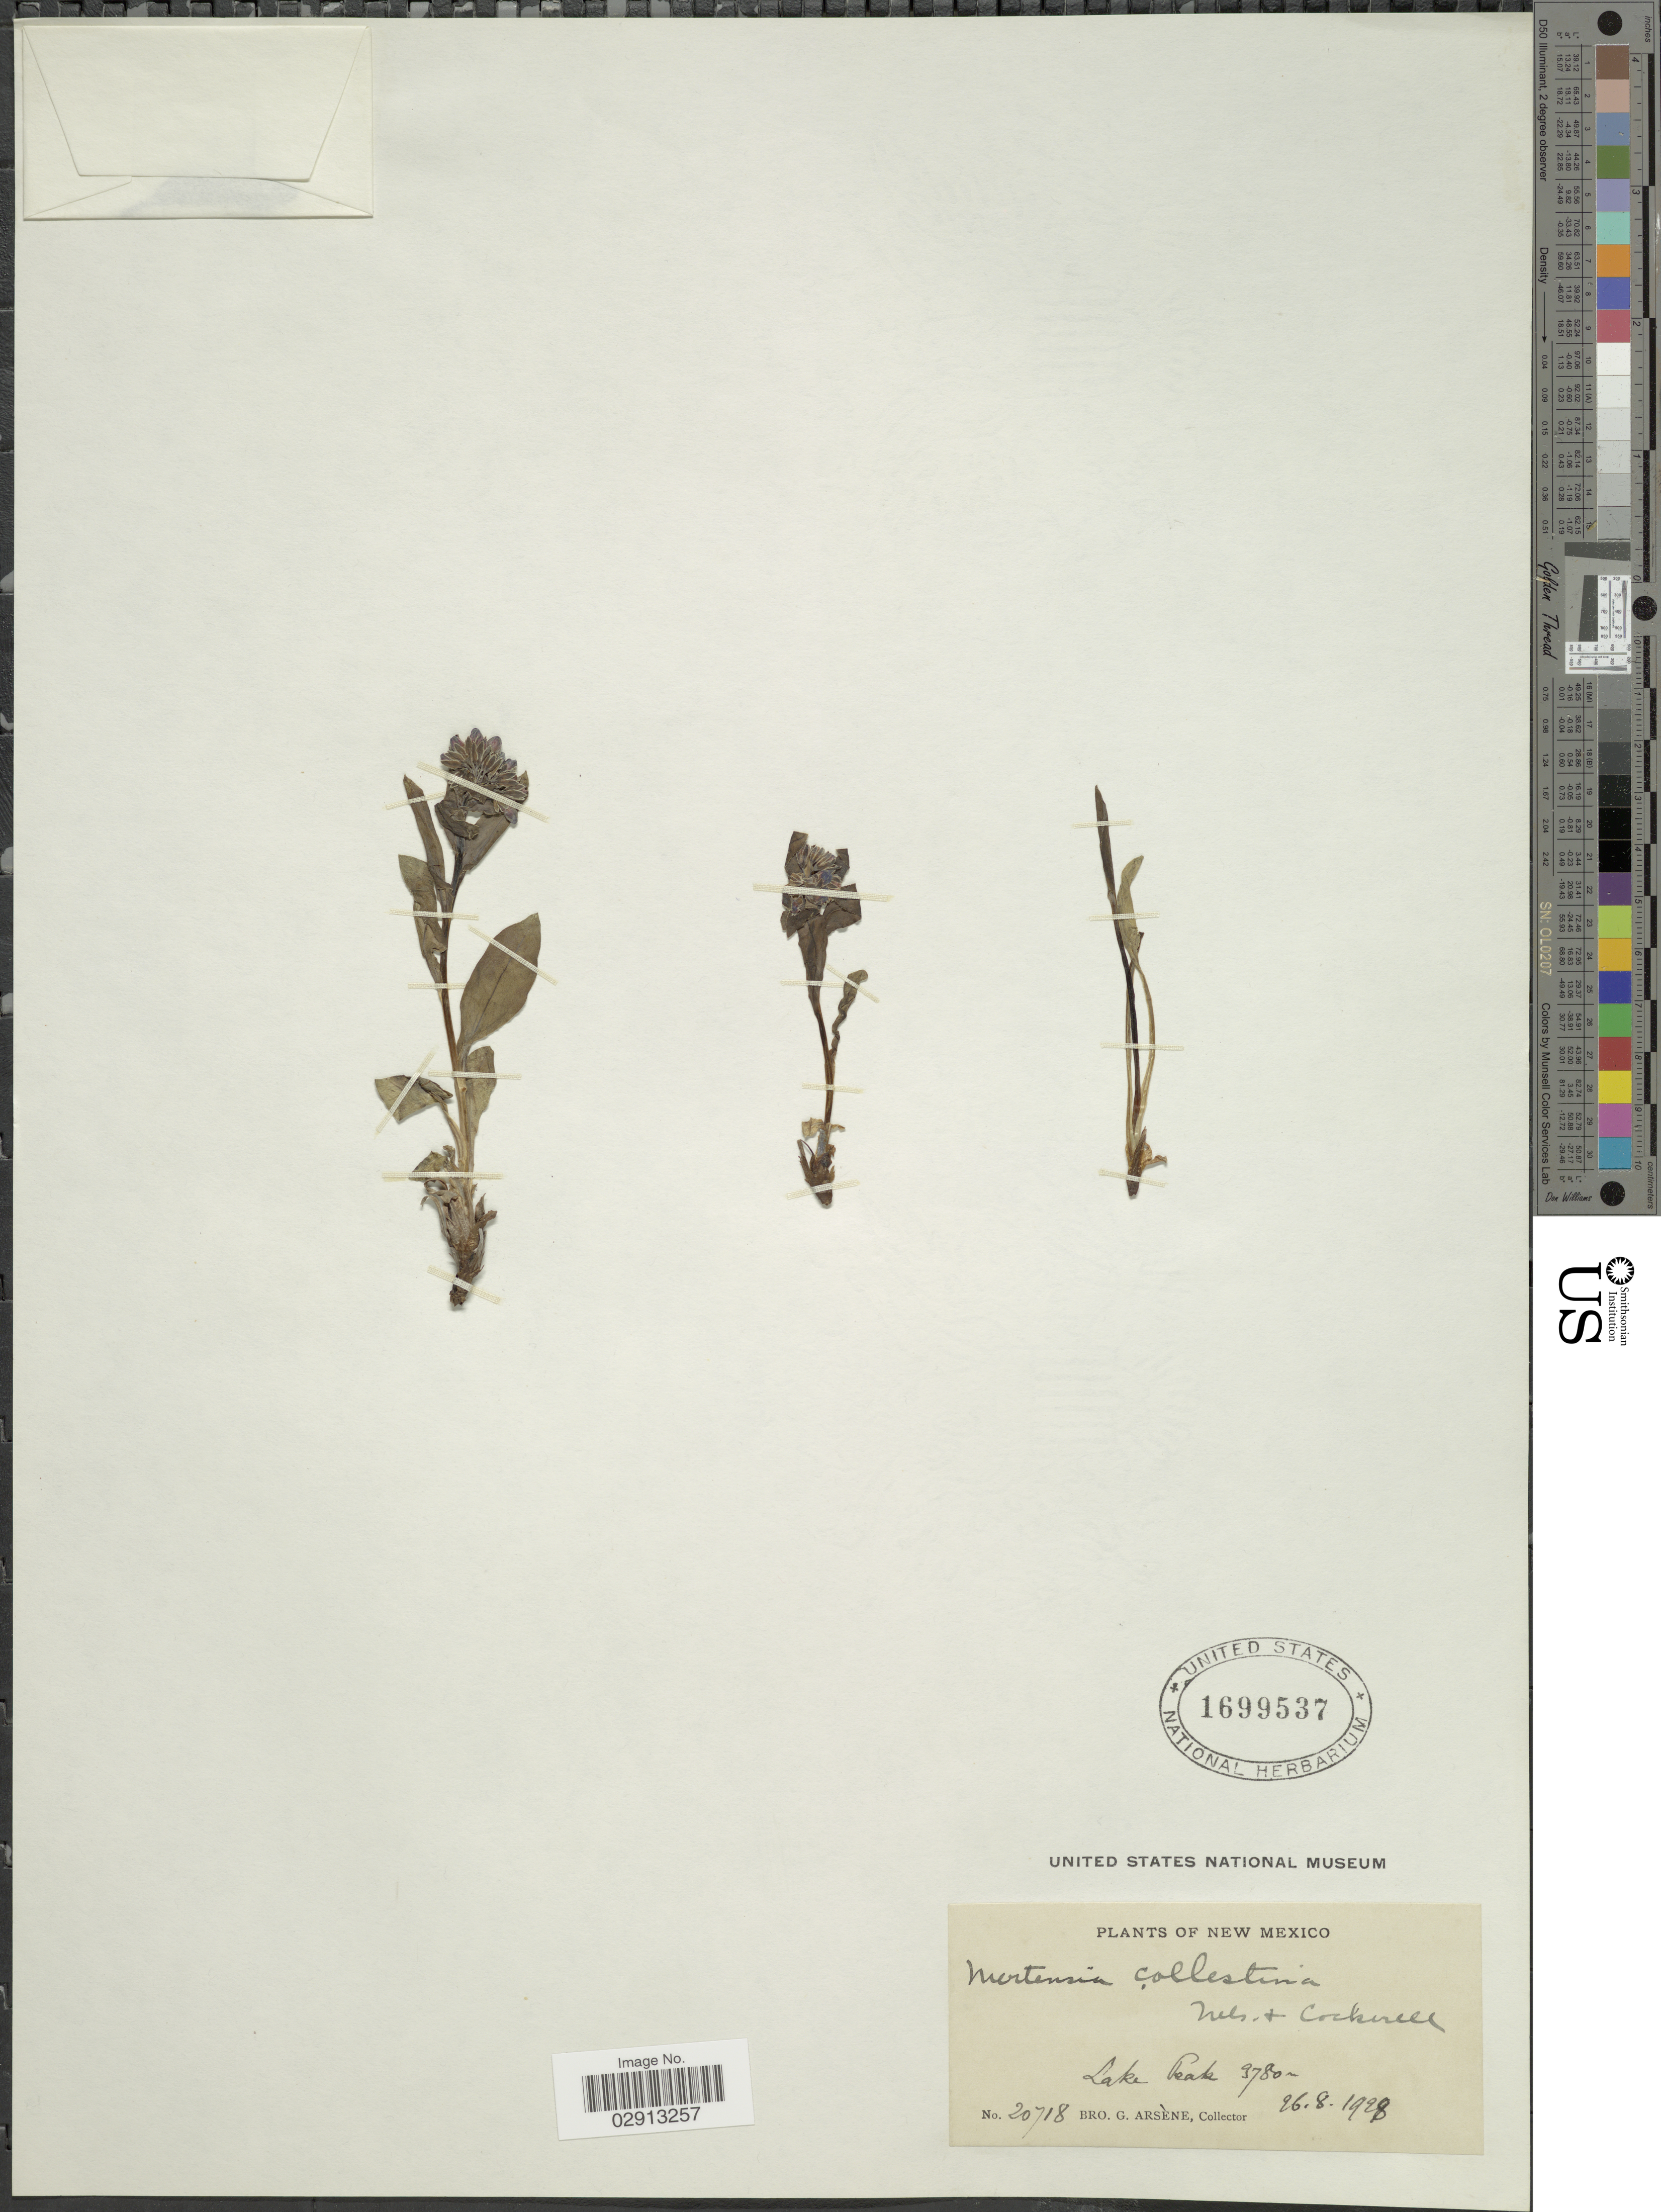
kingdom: Plantae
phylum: Tracheophyta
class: Magnoliopsida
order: Boraginales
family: Boraginaceae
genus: Mertensia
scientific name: Mertensia viridis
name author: (A. Nelson) A. Nelson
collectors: Bro. G. Arsène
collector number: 20718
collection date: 1928-08-26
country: United States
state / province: New Mexico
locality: Lake Peak.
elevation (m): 3780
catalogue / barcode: US 1699537